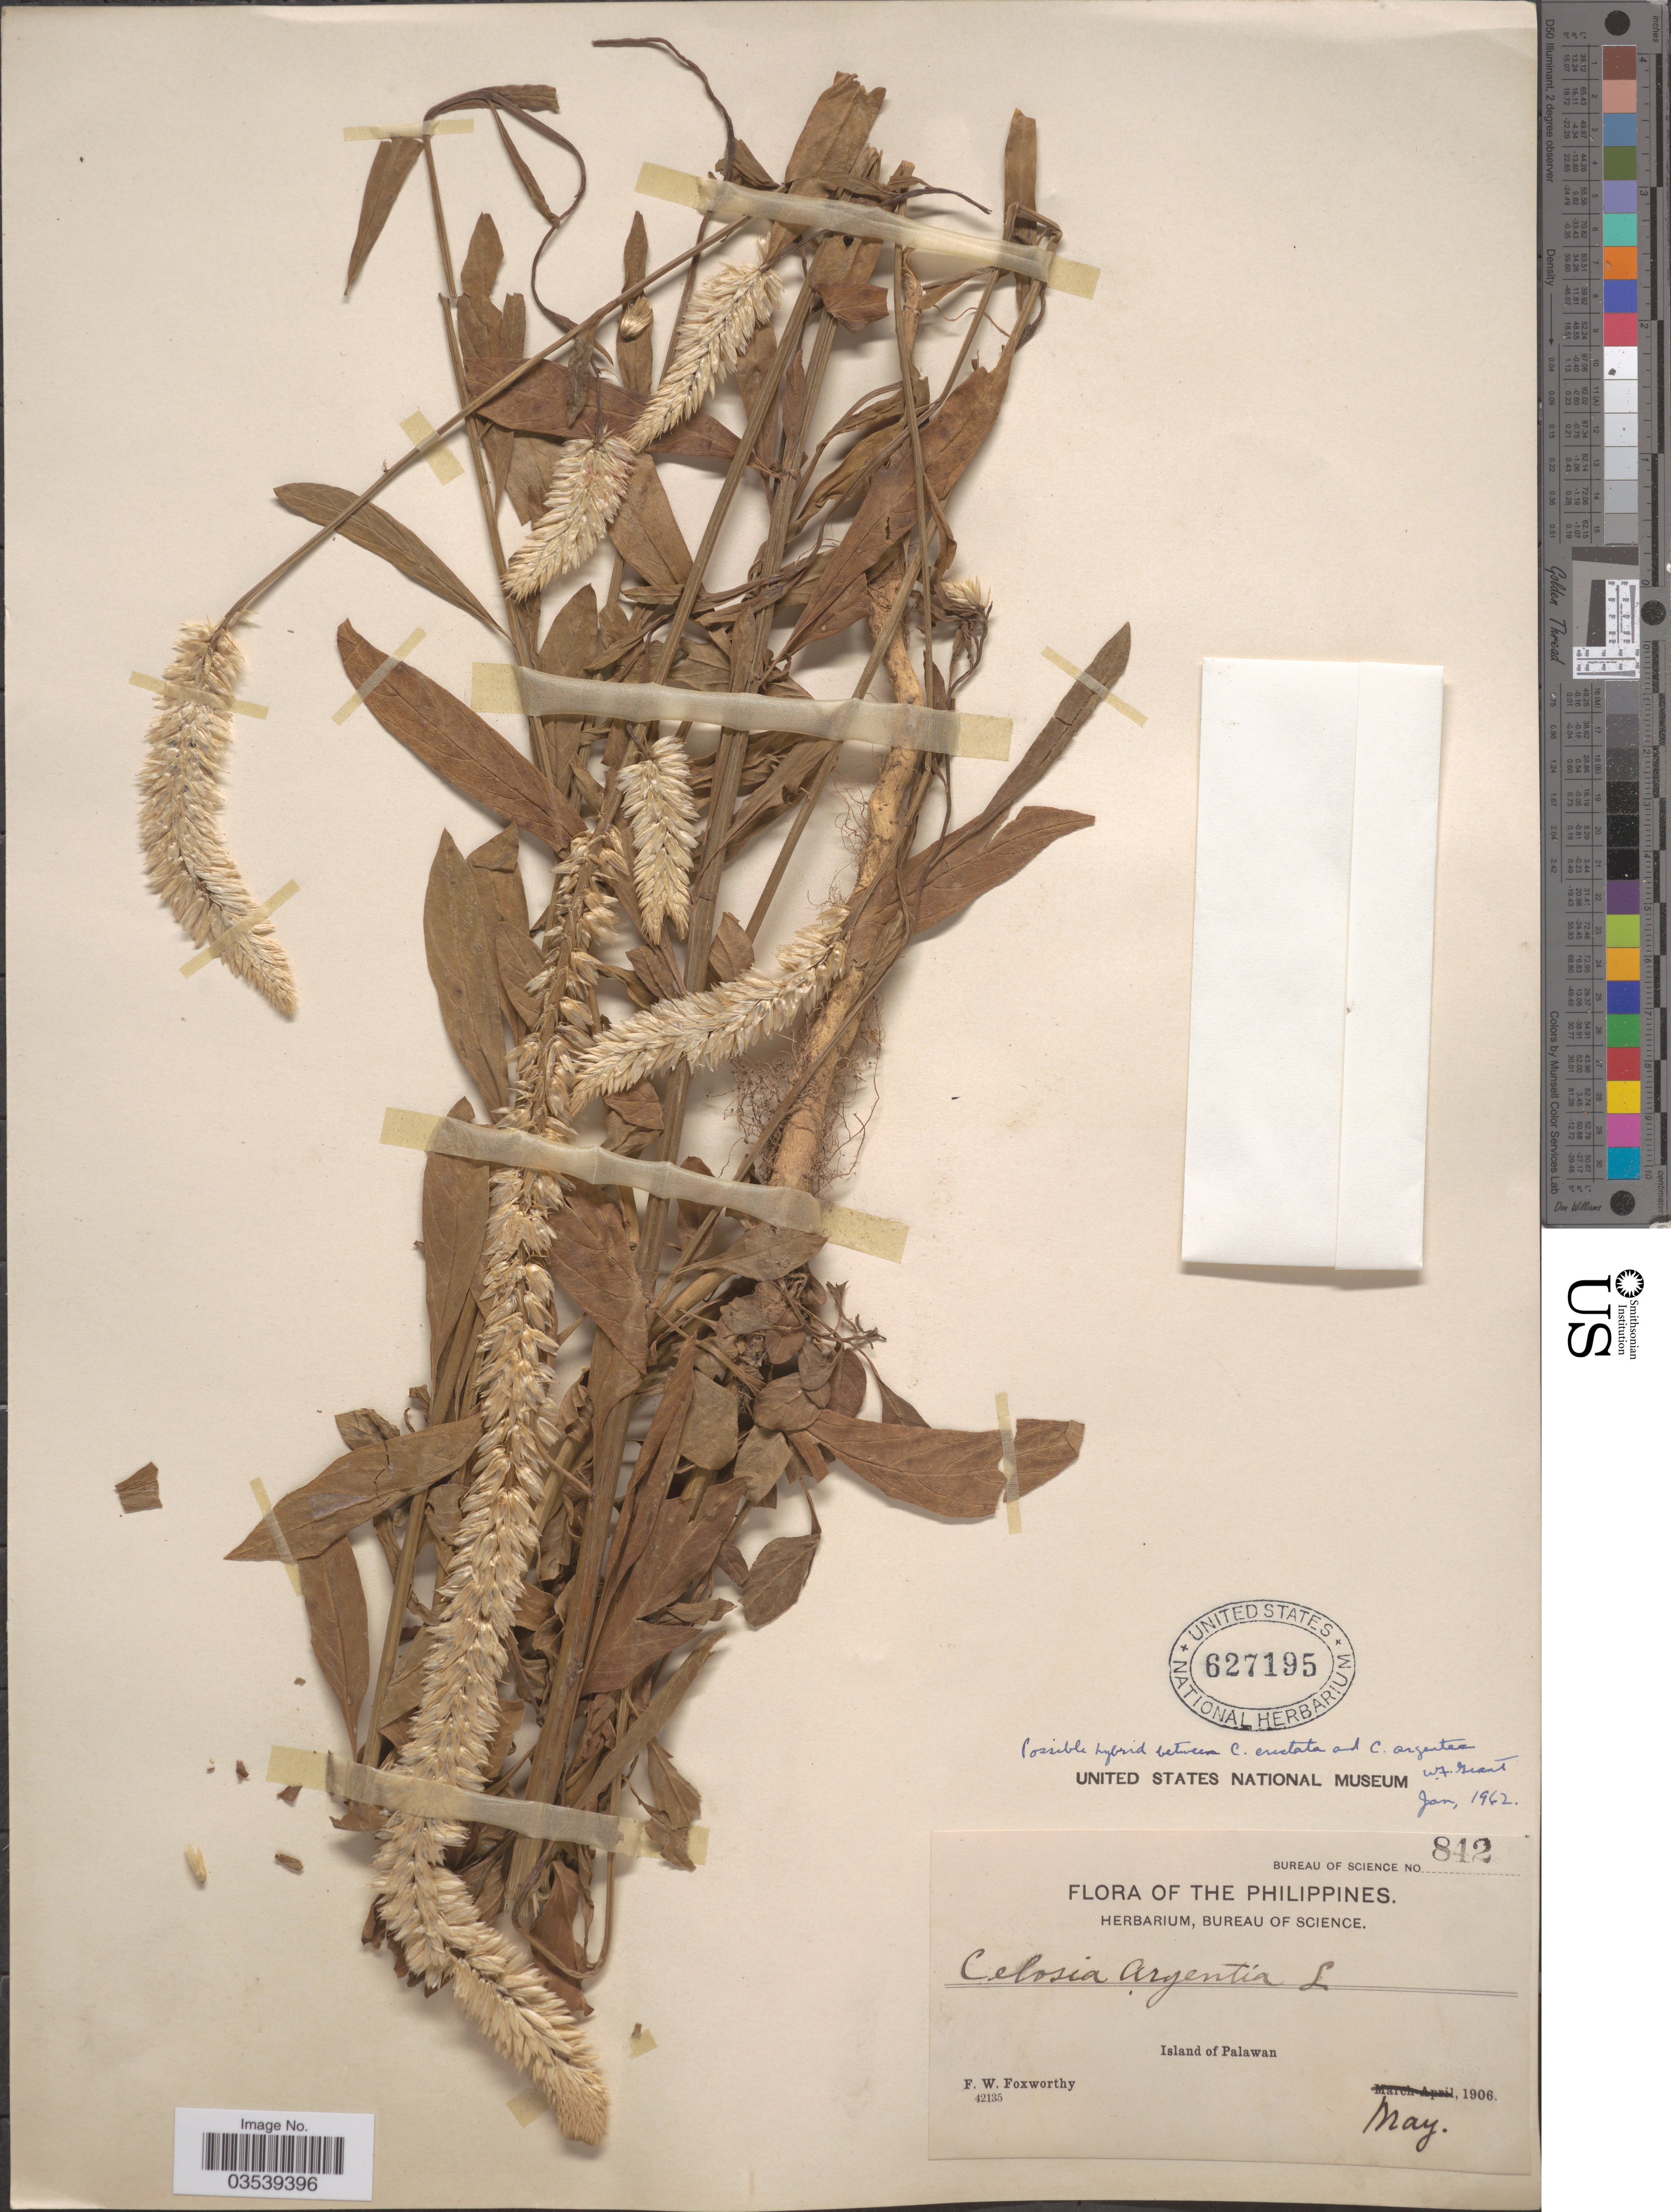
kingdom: Plantae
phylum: Tracheophyta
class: Magnoliopsida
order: Caryophyllales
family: Amaranthaceae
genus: Celosia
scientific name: Celosia argentea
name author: L.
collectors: F. W. Foxworthy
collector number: Bureau of Science 842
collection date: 1906-05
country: Philippines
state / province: Mimaropa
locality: Island of Palawan.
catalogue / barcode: US 627195